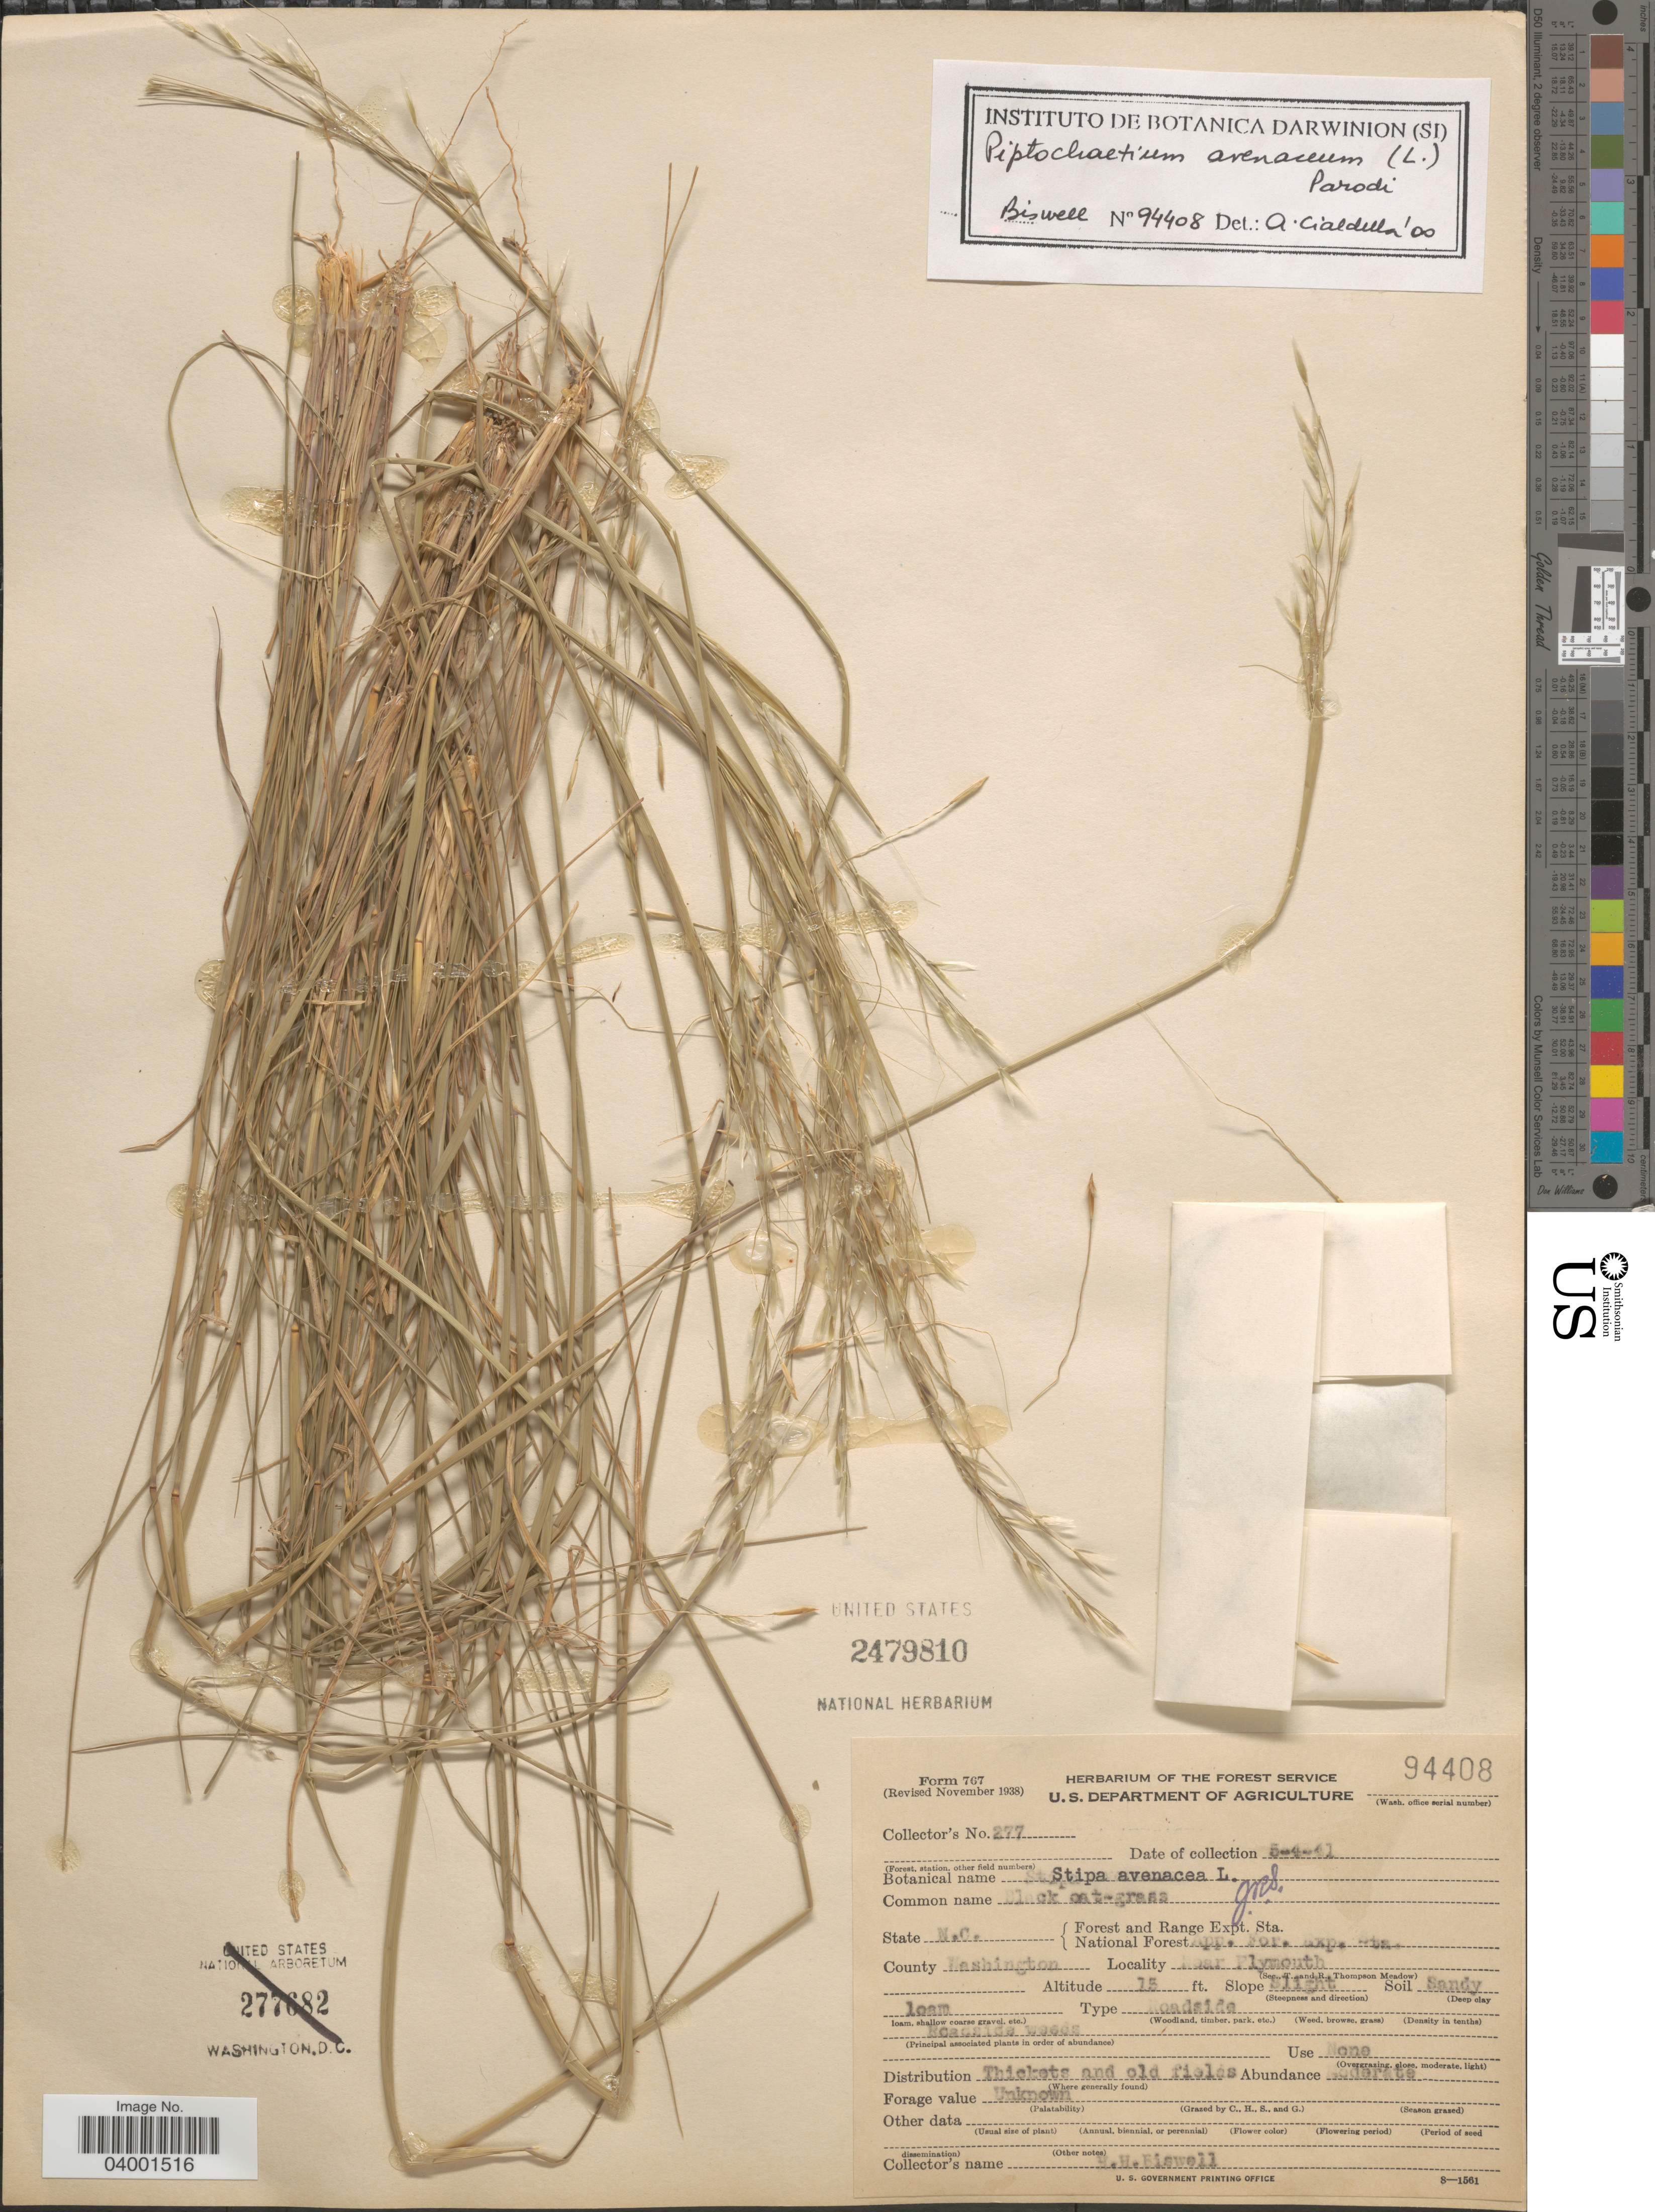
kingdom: Plantae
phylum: Tracheophyta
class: Liliopsida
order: Poales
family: Poaceae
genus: Piptochaetium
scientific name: Piptochaetium avenaceum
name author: (L.) Parodi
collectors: H. Biswell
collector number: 277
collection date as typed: Transcribed d/m/y: 4/5/41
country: United States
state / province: North Carolina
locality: Forest and Range Expt. Sta. National Forest App. For. Exp. Sta. County Washington. Near Plymouth.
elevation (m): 23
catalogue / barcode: US 2479810